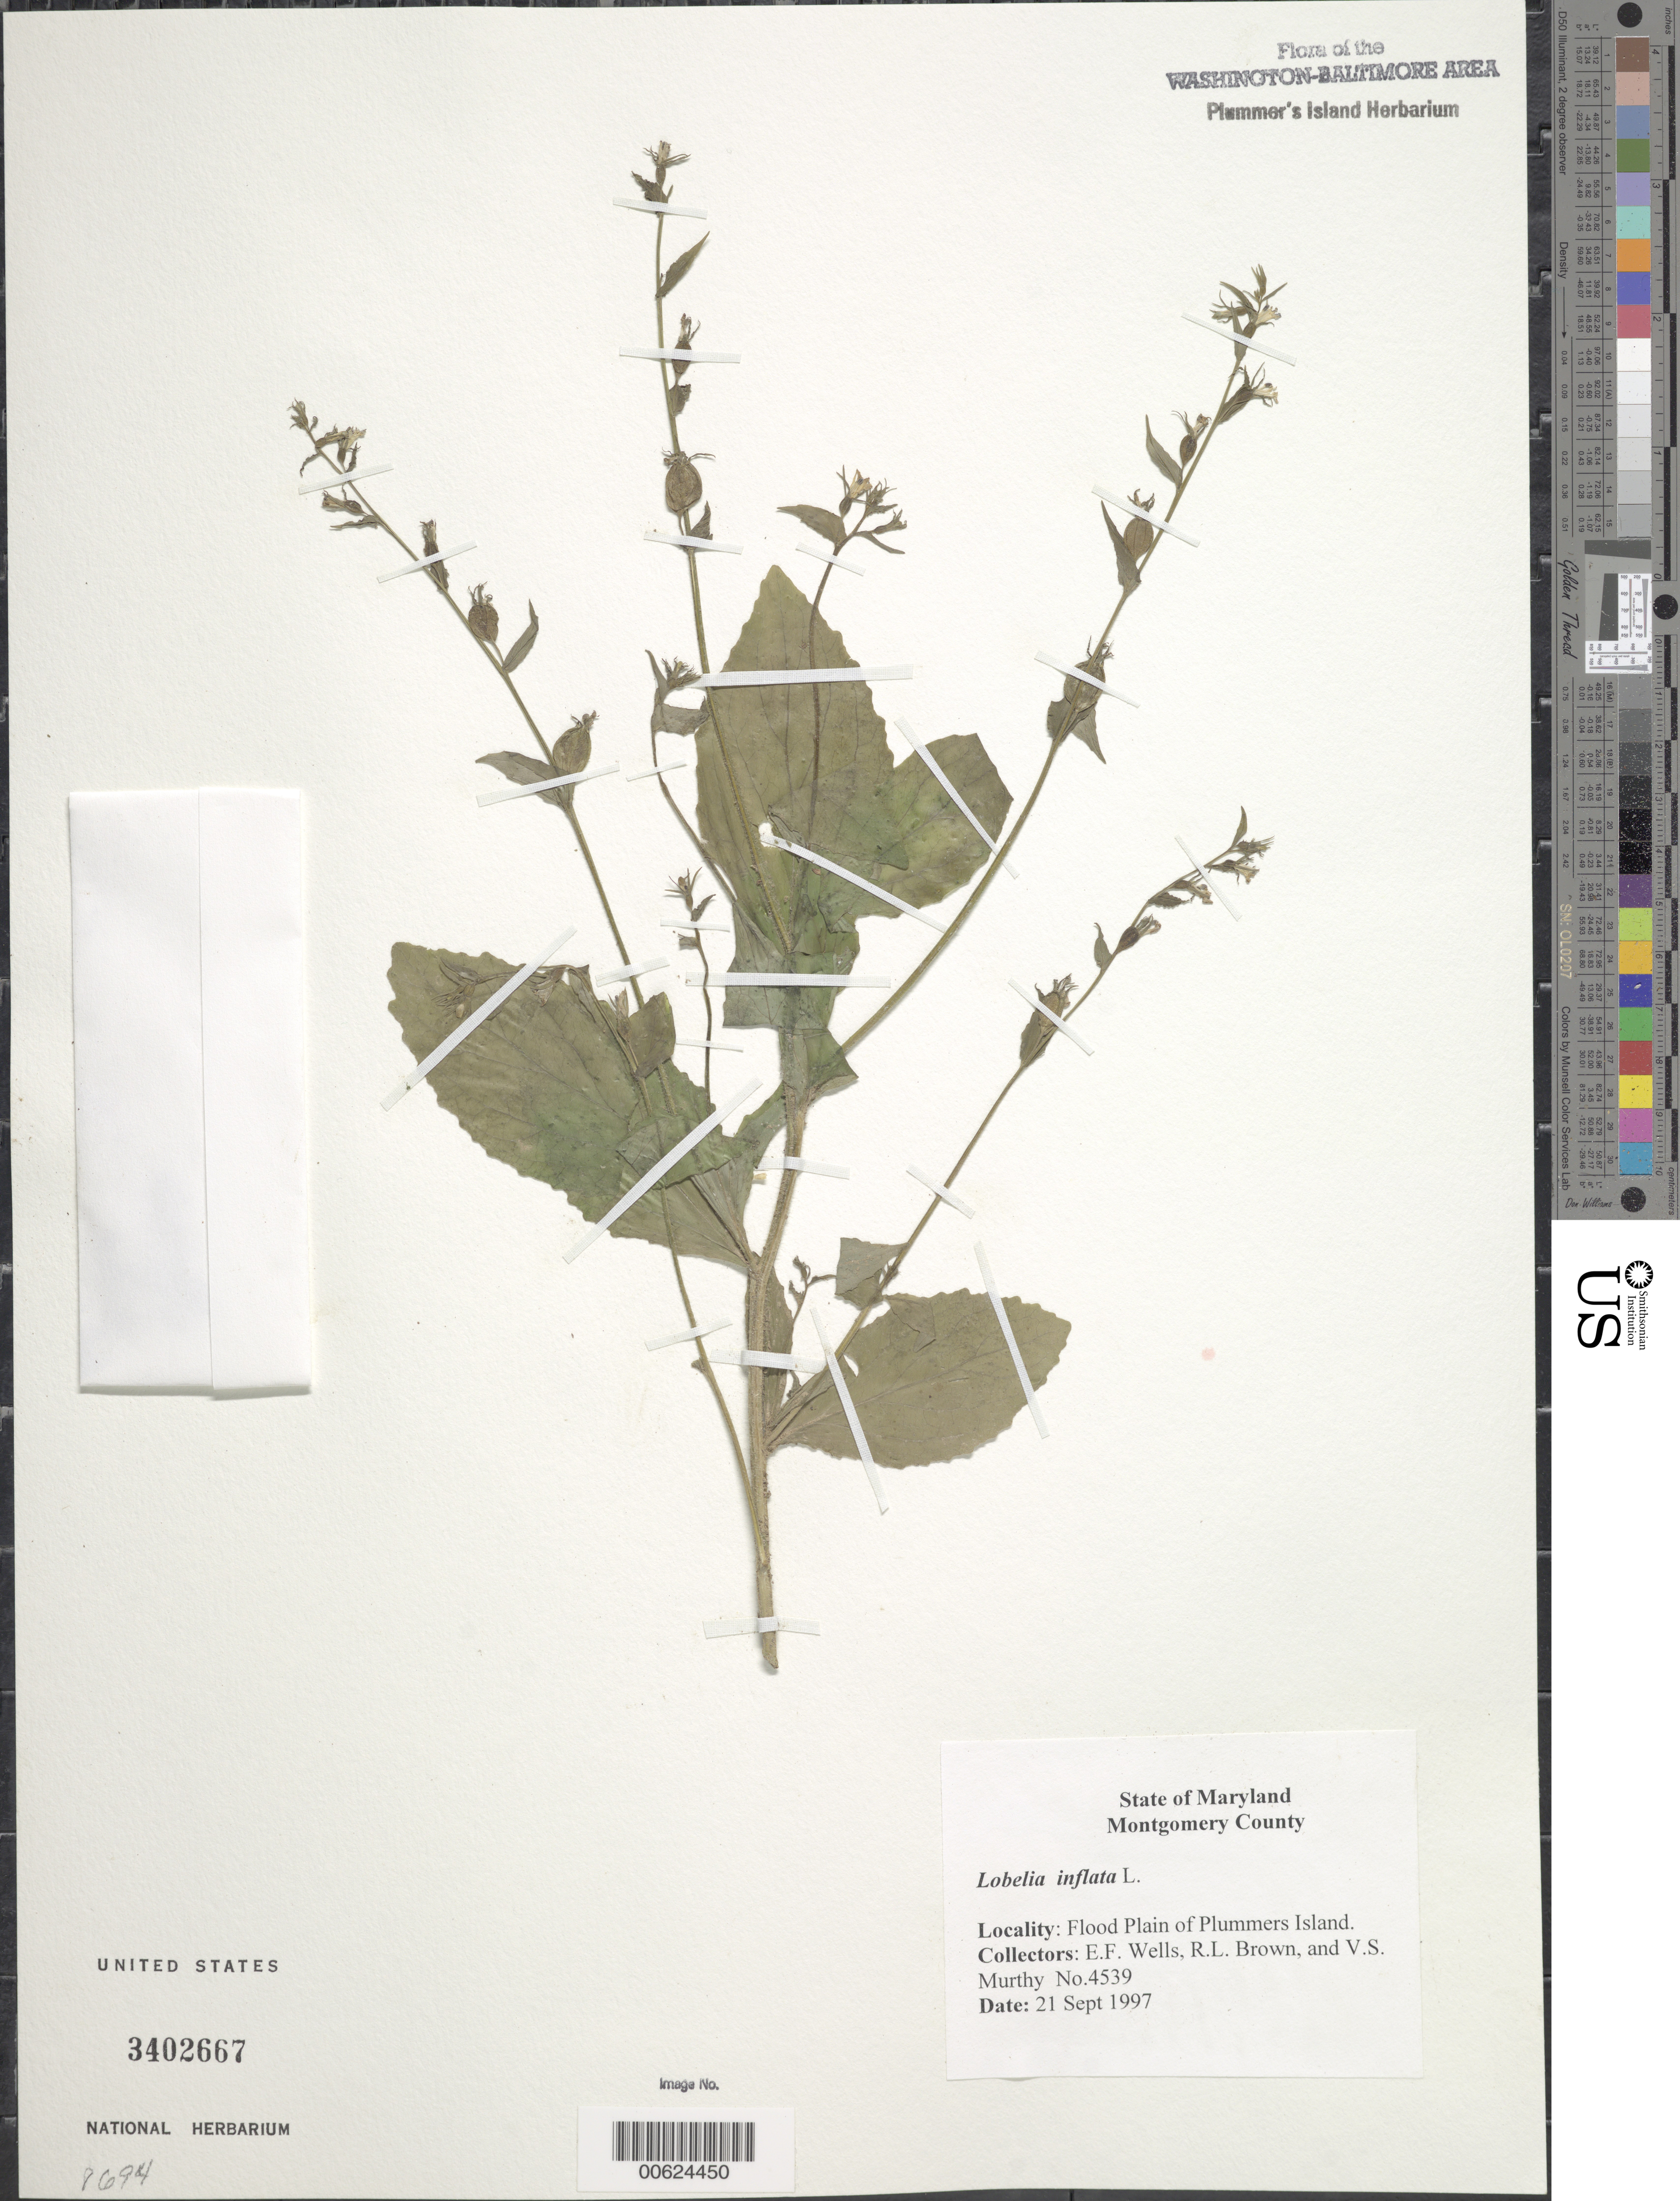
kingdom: Plantae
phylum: Tracheophyta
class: Magnoliopsida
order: Asterales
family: Campanulaceae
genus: Lobelia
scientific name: Lobelia inflata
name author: L.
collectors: E. F. Wells, R. L. Brown & V. S. Murthy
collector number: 4539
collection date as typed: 21 Sep 1997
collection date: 1997-09-21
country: United States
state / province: Maryland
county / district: Montgomery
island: Plummers Island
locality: Flood plain of Plummers Island Plummers Island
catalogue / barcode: US 3402667